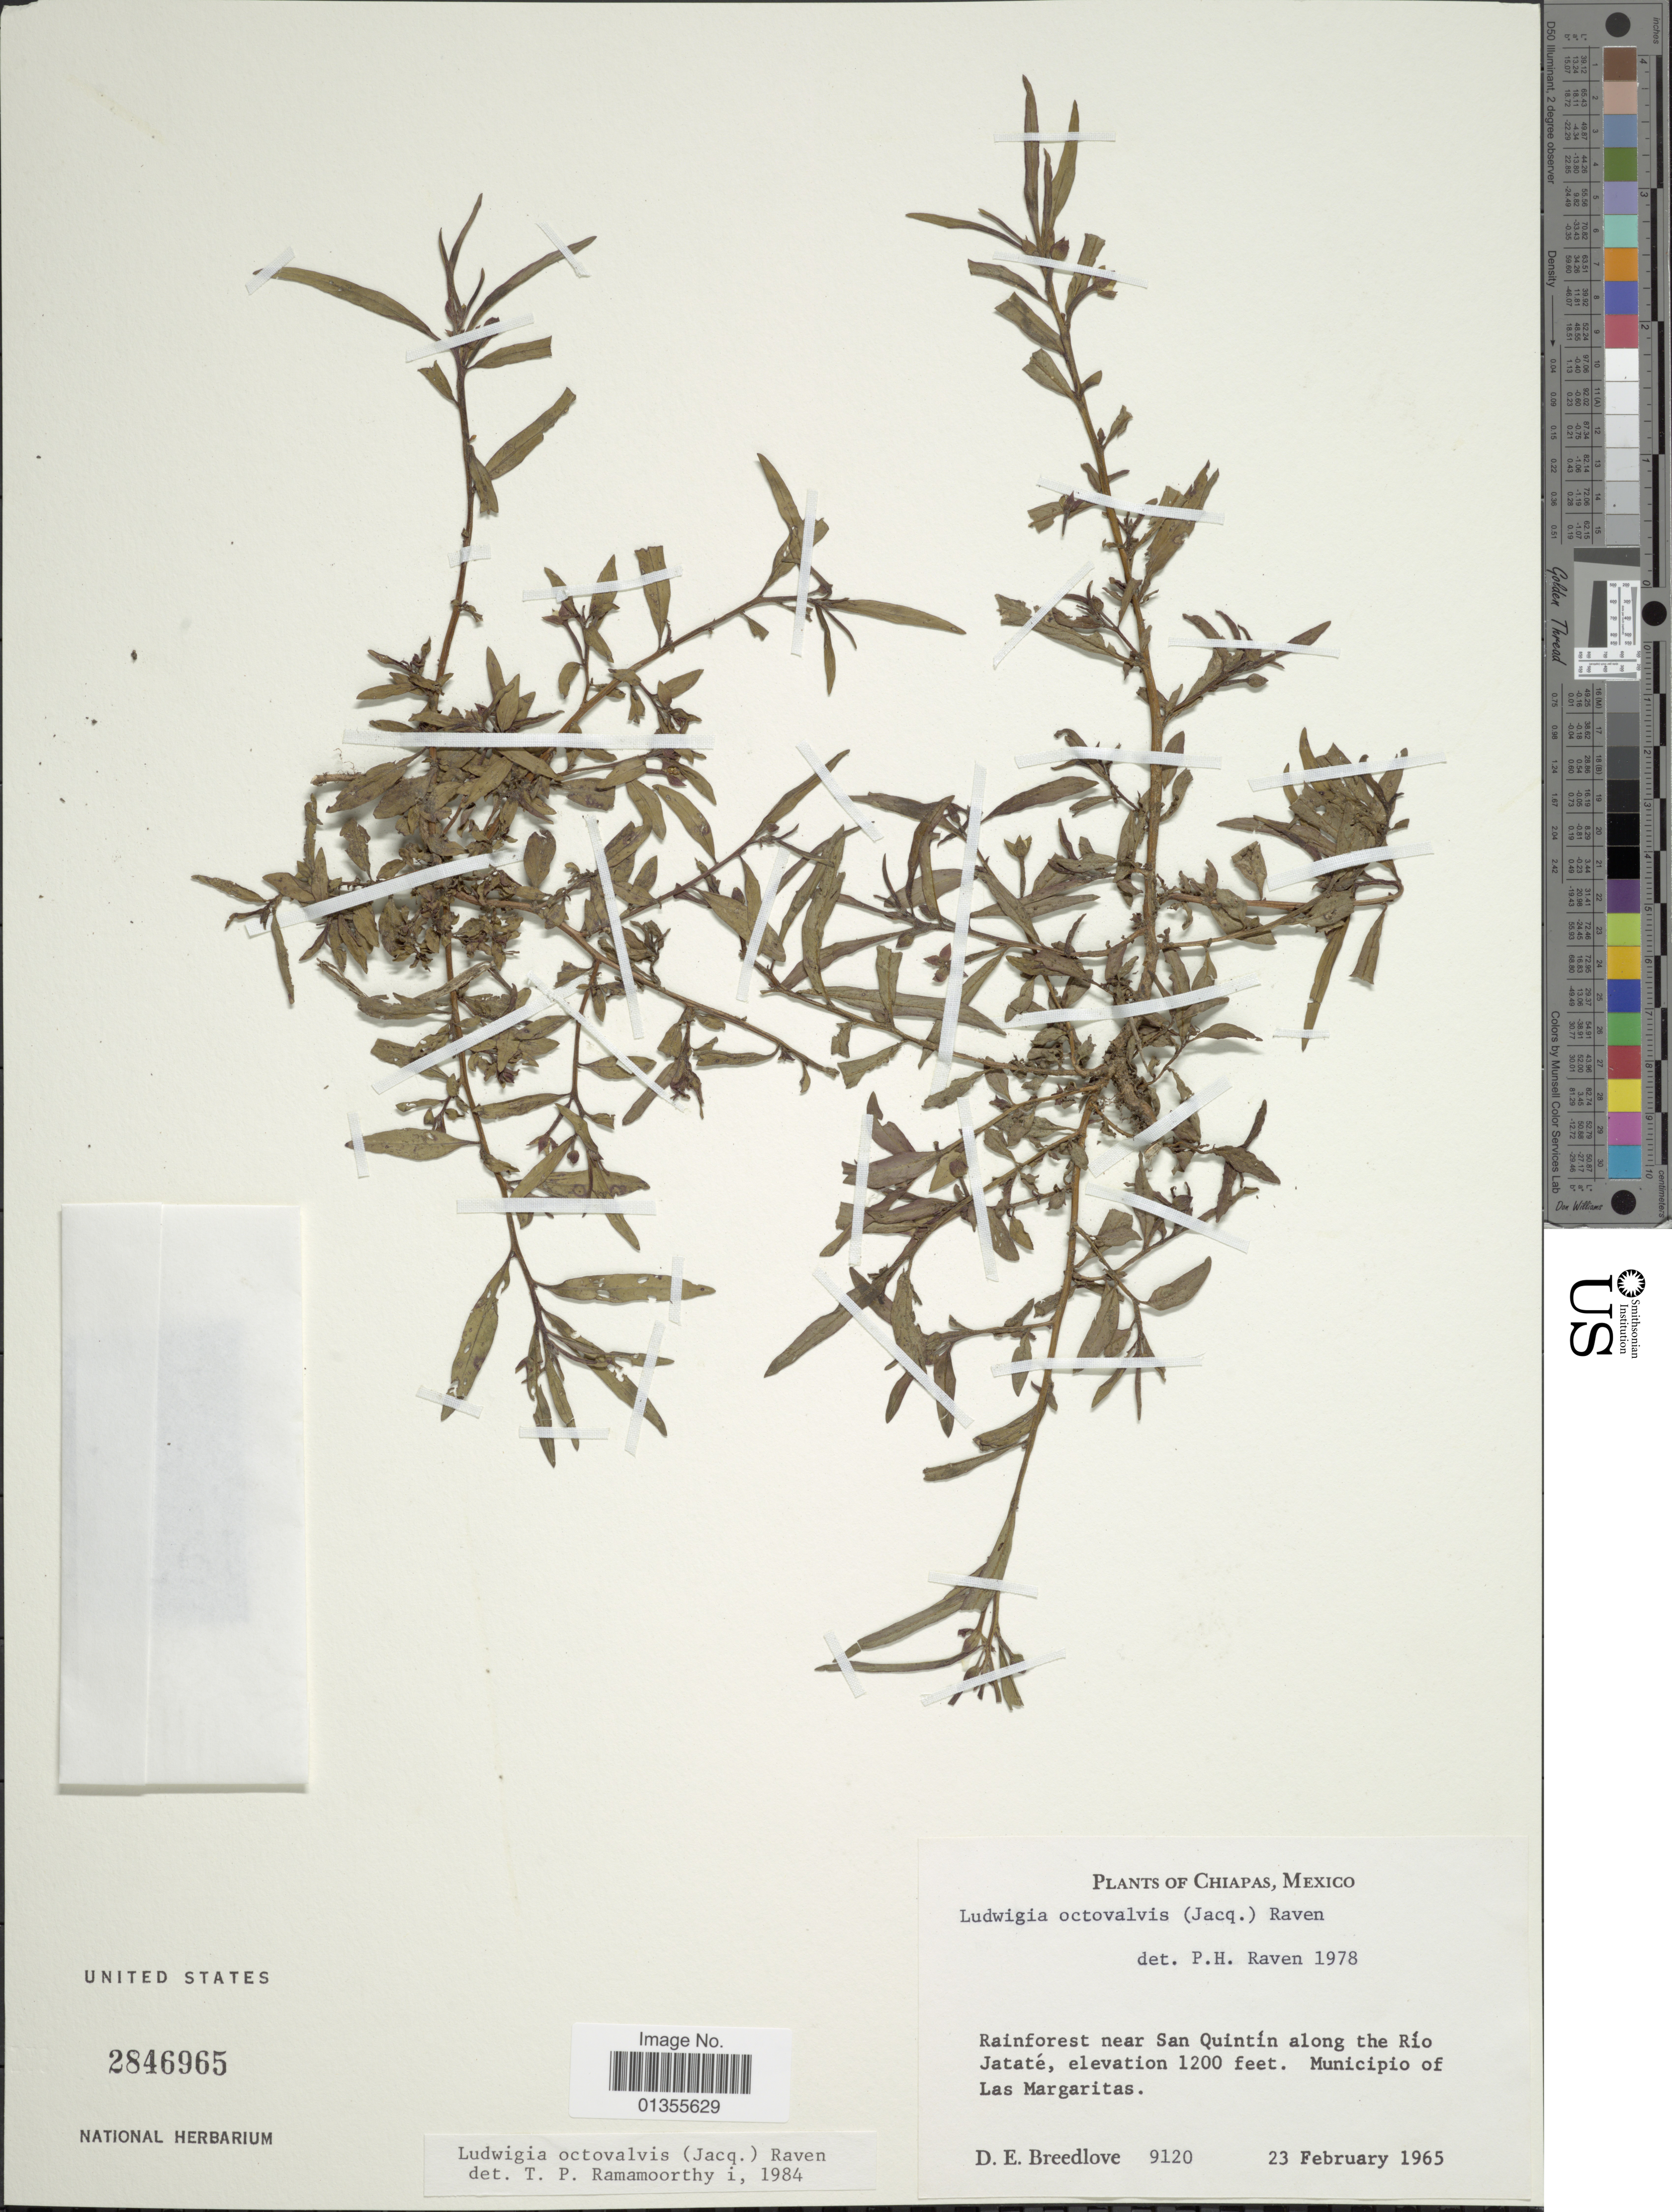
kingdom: Plantae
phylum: Tracheophyta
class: Magnoliopsida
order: Myrtales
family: Onagraceae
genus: Ludwigia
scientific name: Ludwigia octovalvis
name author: (Jacq.) P.H. Raven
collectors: D. E. Breedlove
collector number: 9120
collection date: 1965-02-23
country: Mexico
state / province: Chiapas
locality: Rainforest near San Quintín along the Río Jataté. Municipio of Las Margaritas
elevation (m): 366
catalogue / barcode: US 2846965